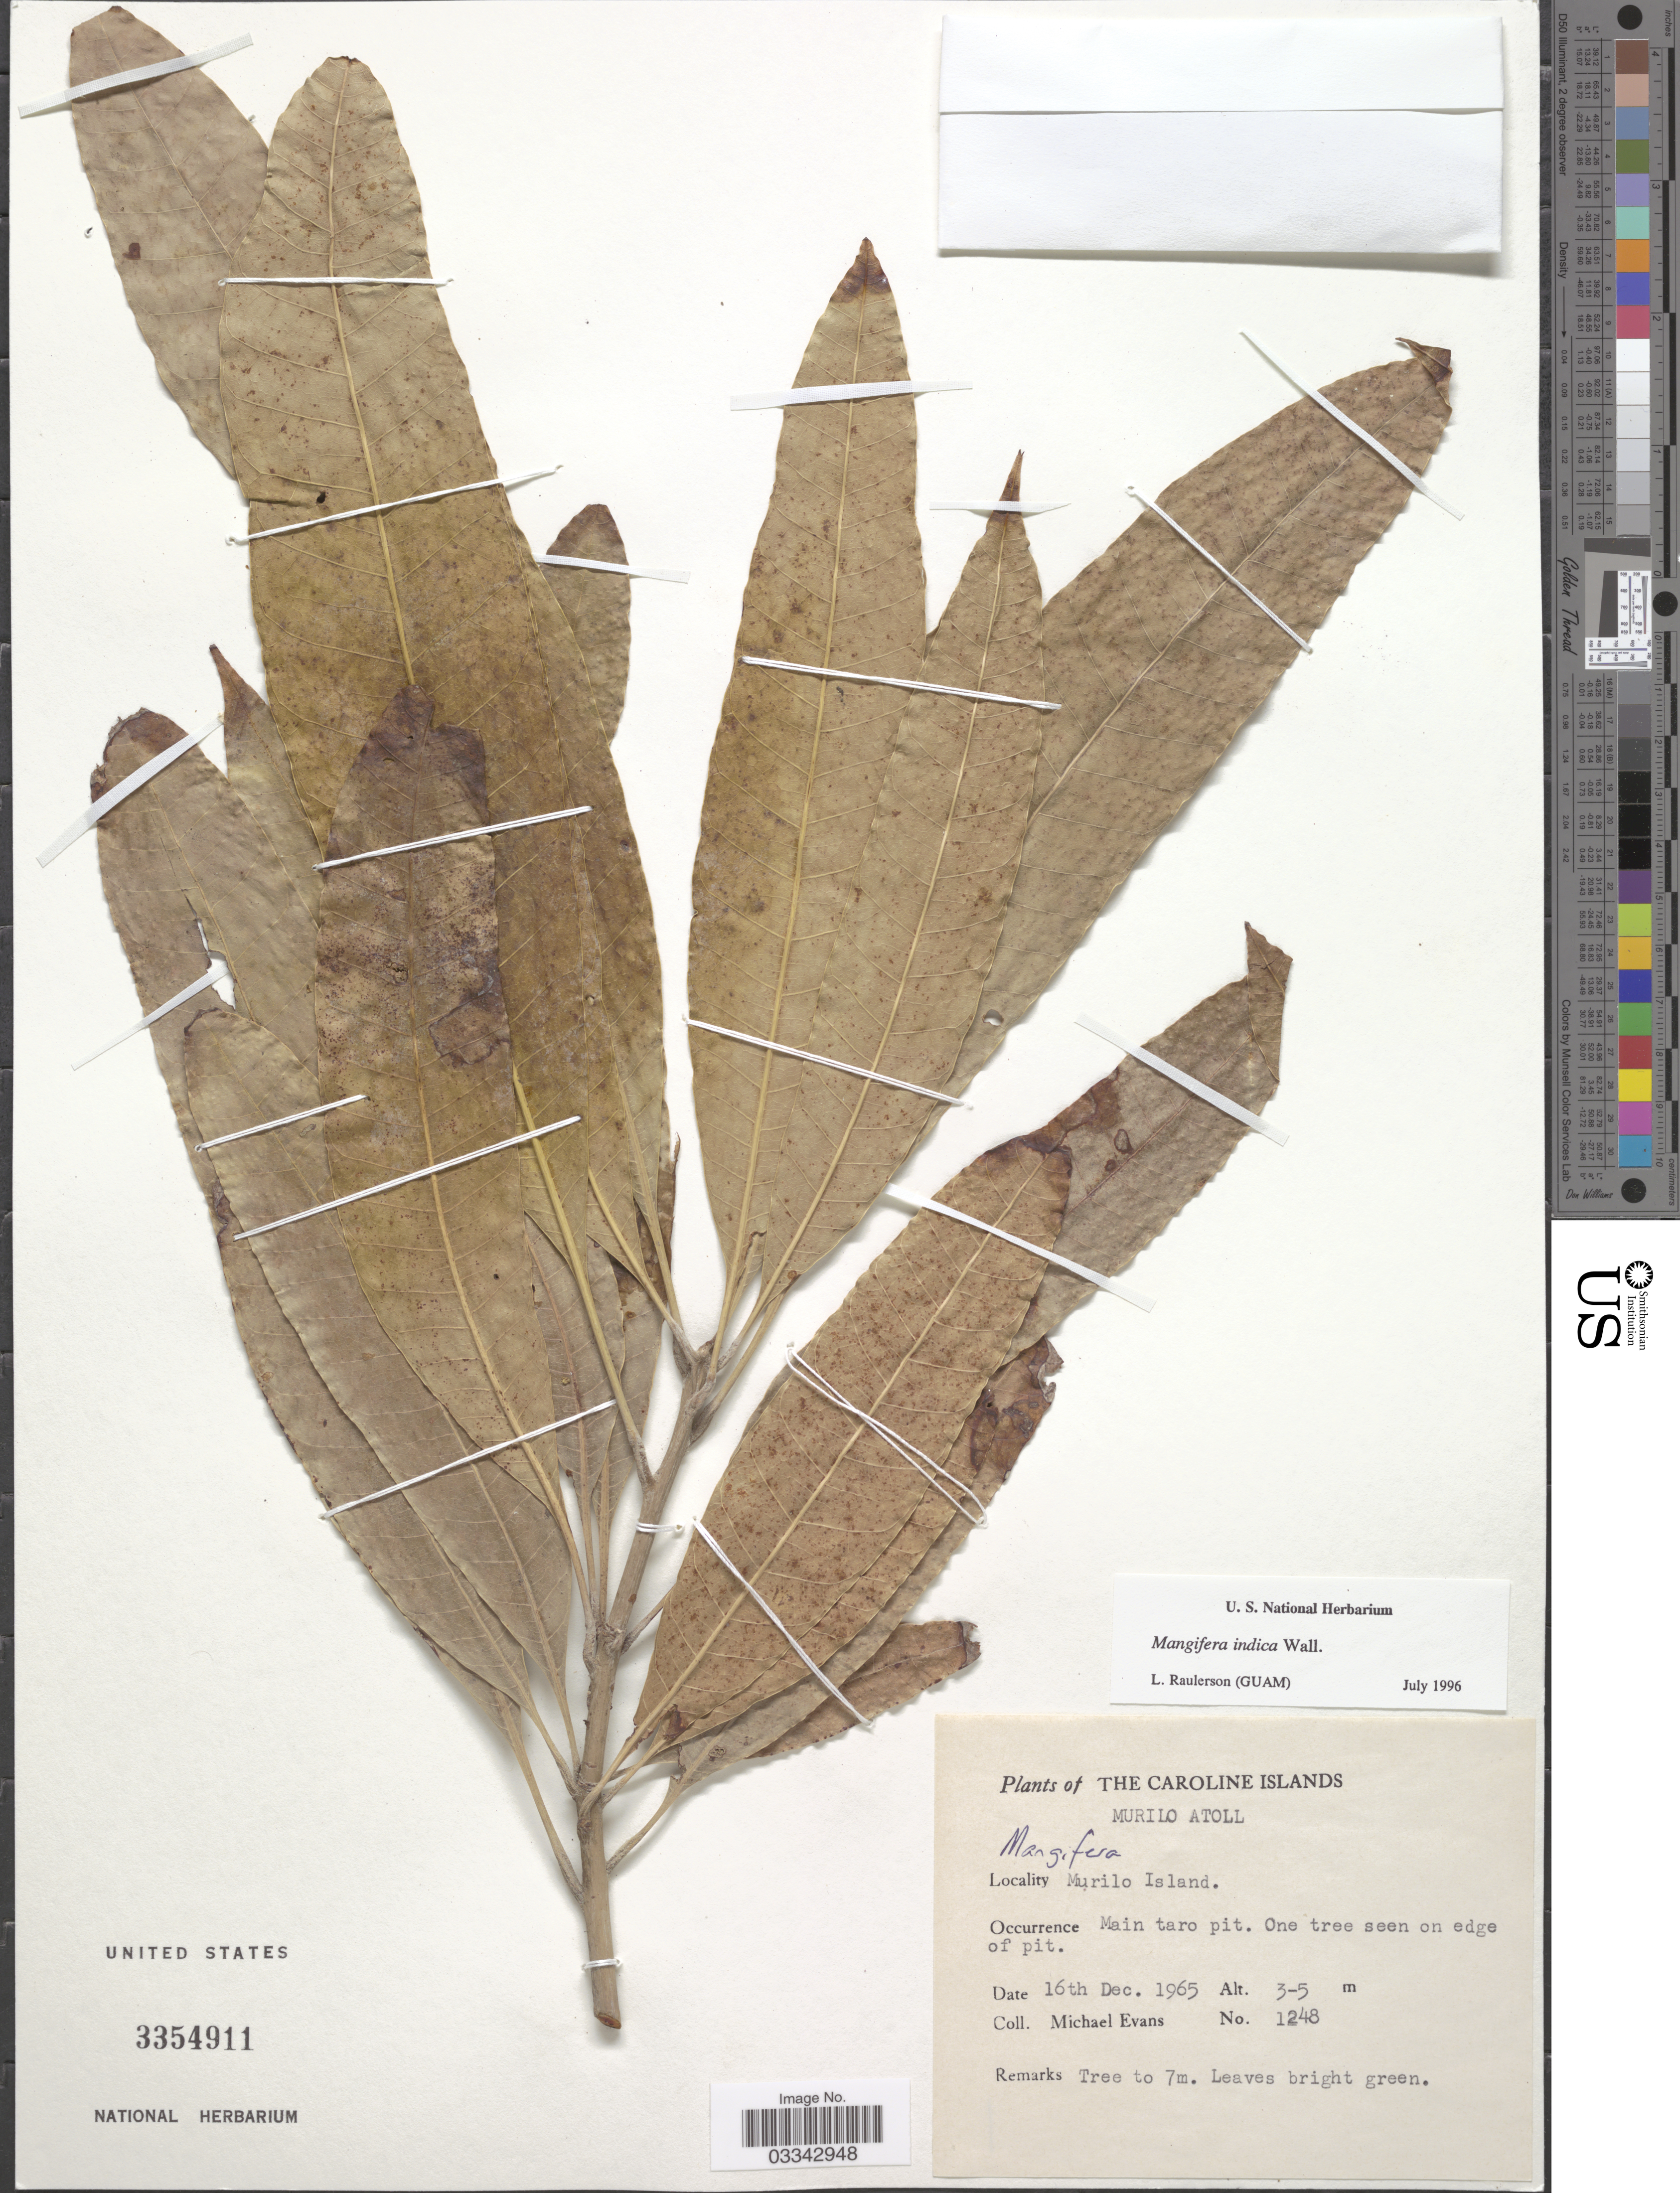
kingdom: Plantae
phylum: Tracheophyta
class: Magnoliopsida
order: Sapindales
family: Anacardiaceae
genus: Mangifera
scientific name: Mangifera indica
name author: L.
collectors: M. Evans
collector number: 1248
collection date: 1965-12-16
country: Micronesia, Federated States of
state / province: Truk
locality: The Caroline Islands. Murilo Atoll. Murilo Island.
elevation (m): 3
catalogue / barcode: US 3354911